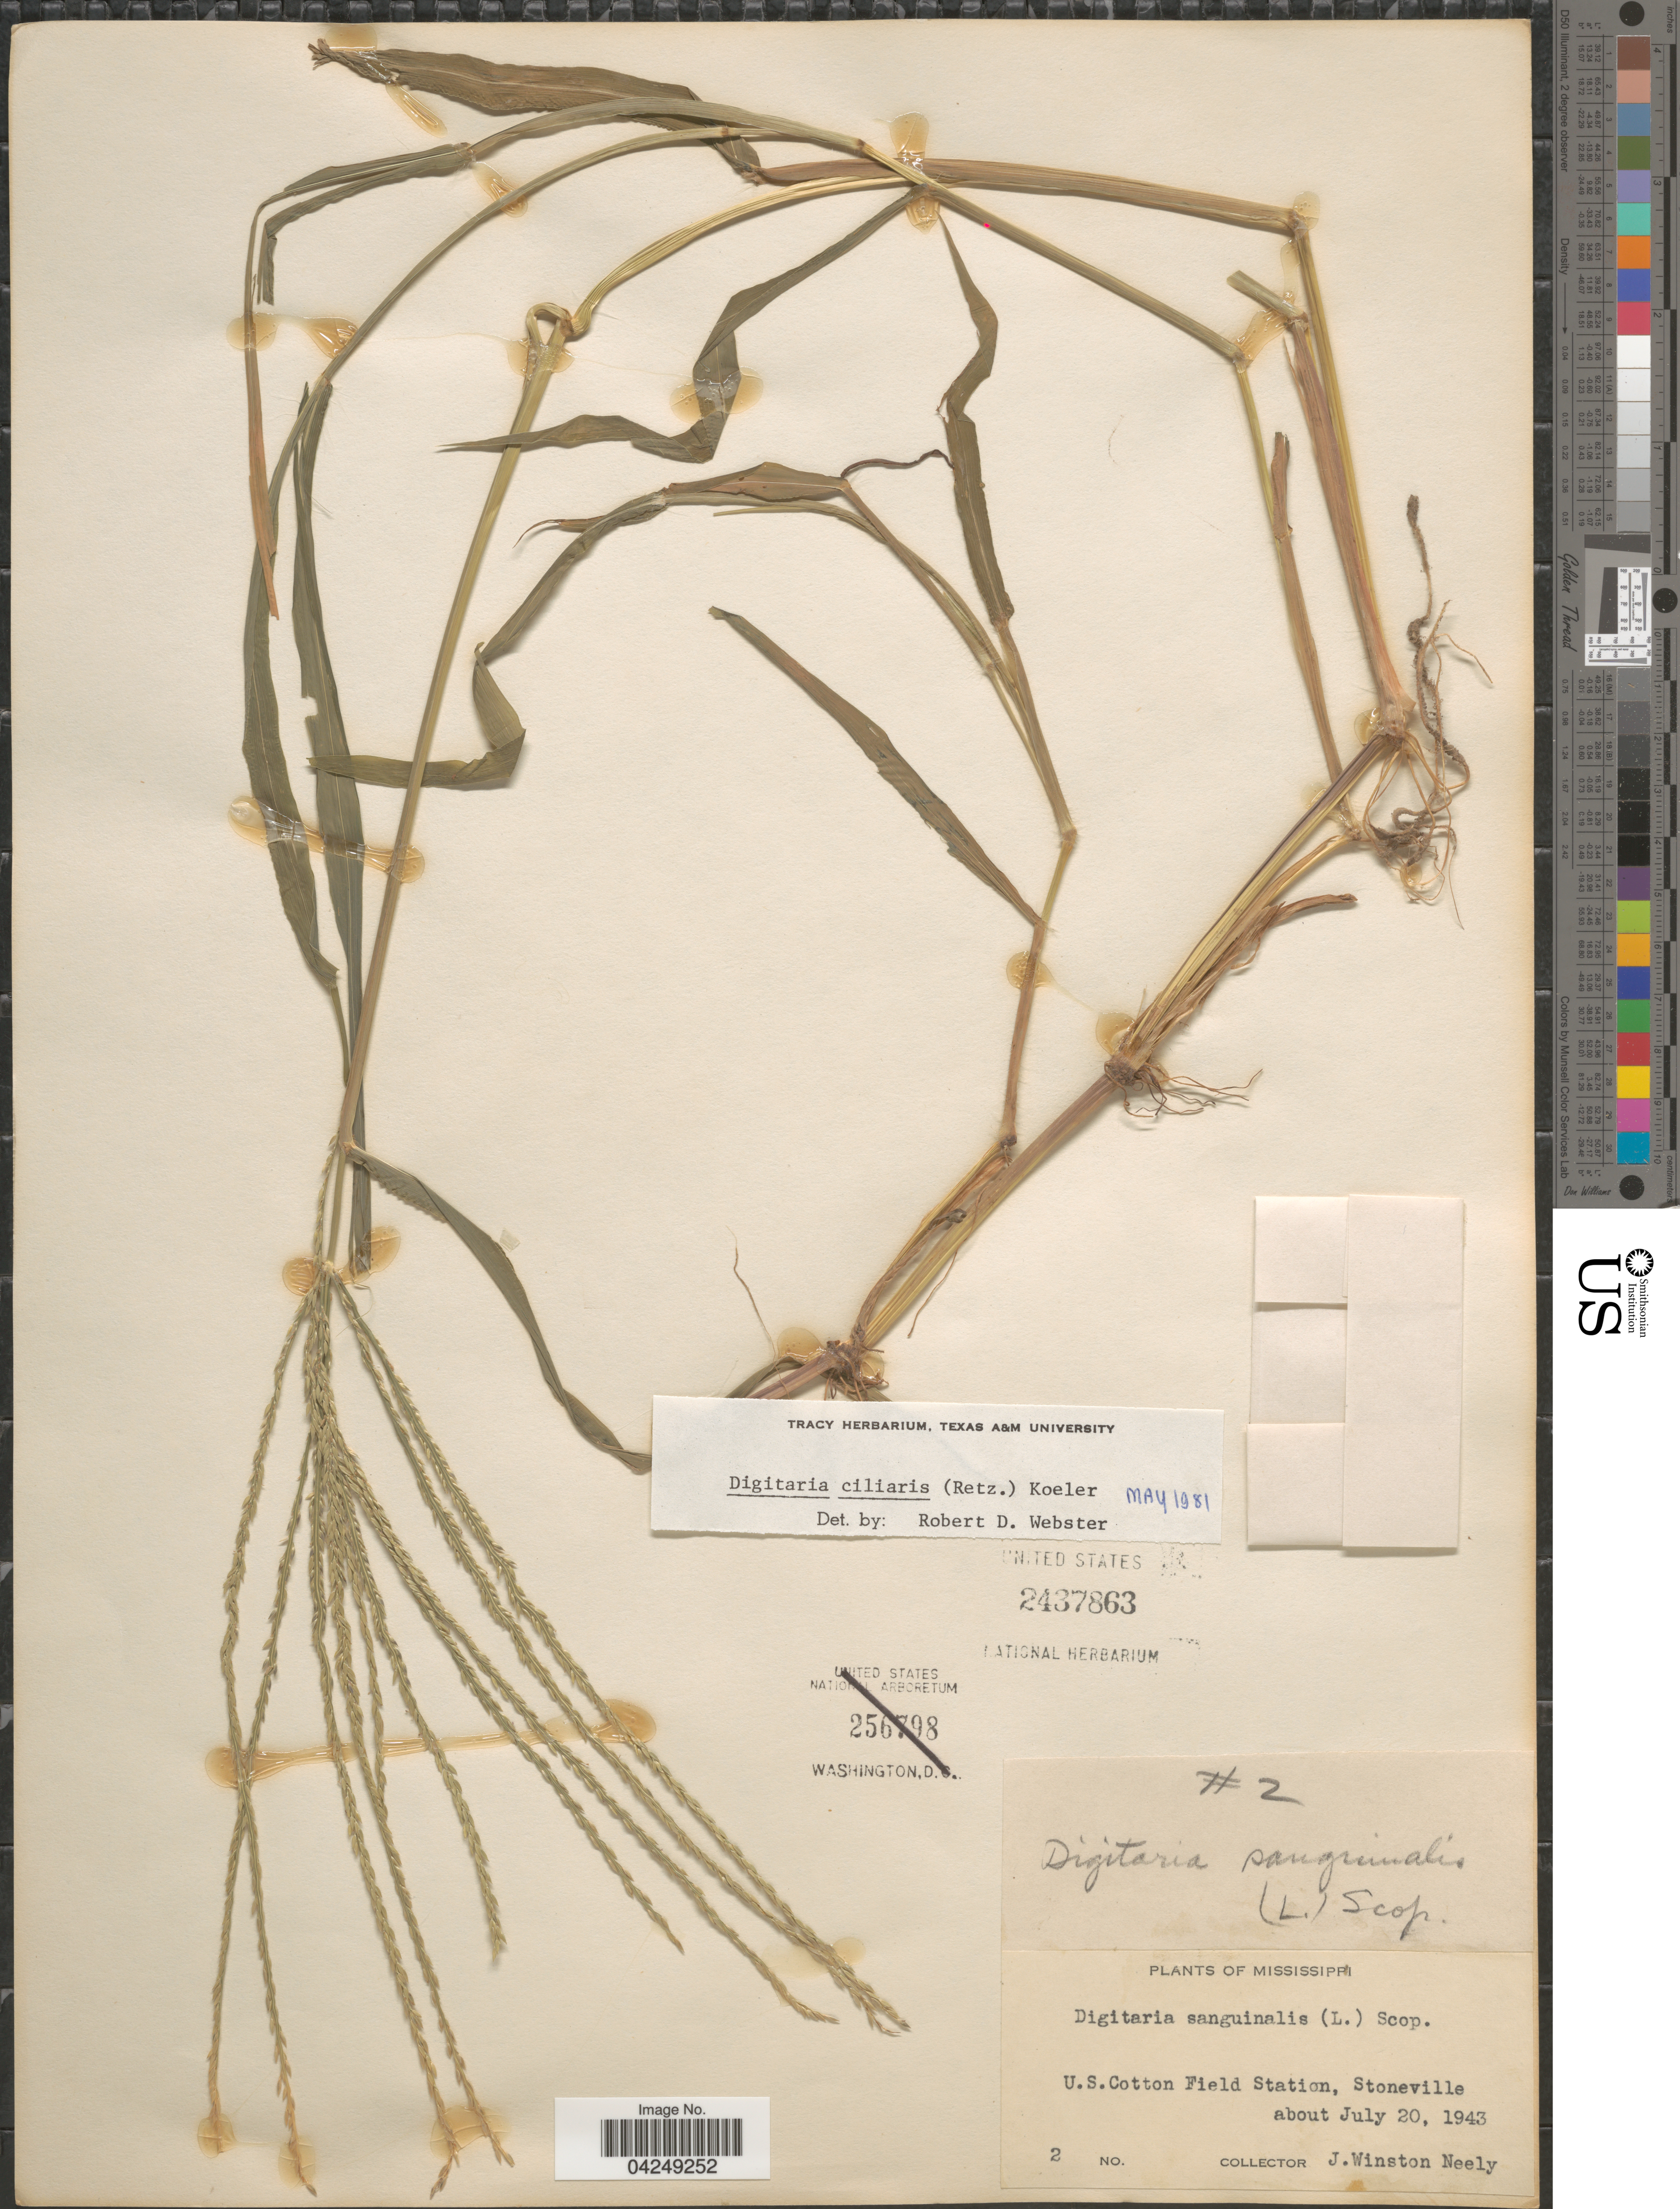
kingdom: Plantae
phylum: Tracheophyta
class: Liliopsida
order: Poales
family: Poaceae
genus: Digitaria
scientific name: Digitaria ciliaris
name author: (Retz.) Koeler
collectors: J. Neely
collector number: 2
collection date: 1943-07-20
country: United States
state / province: Mississippi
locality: U. S. Cotton Field Station, Stoneville.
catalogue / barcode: US 2437863